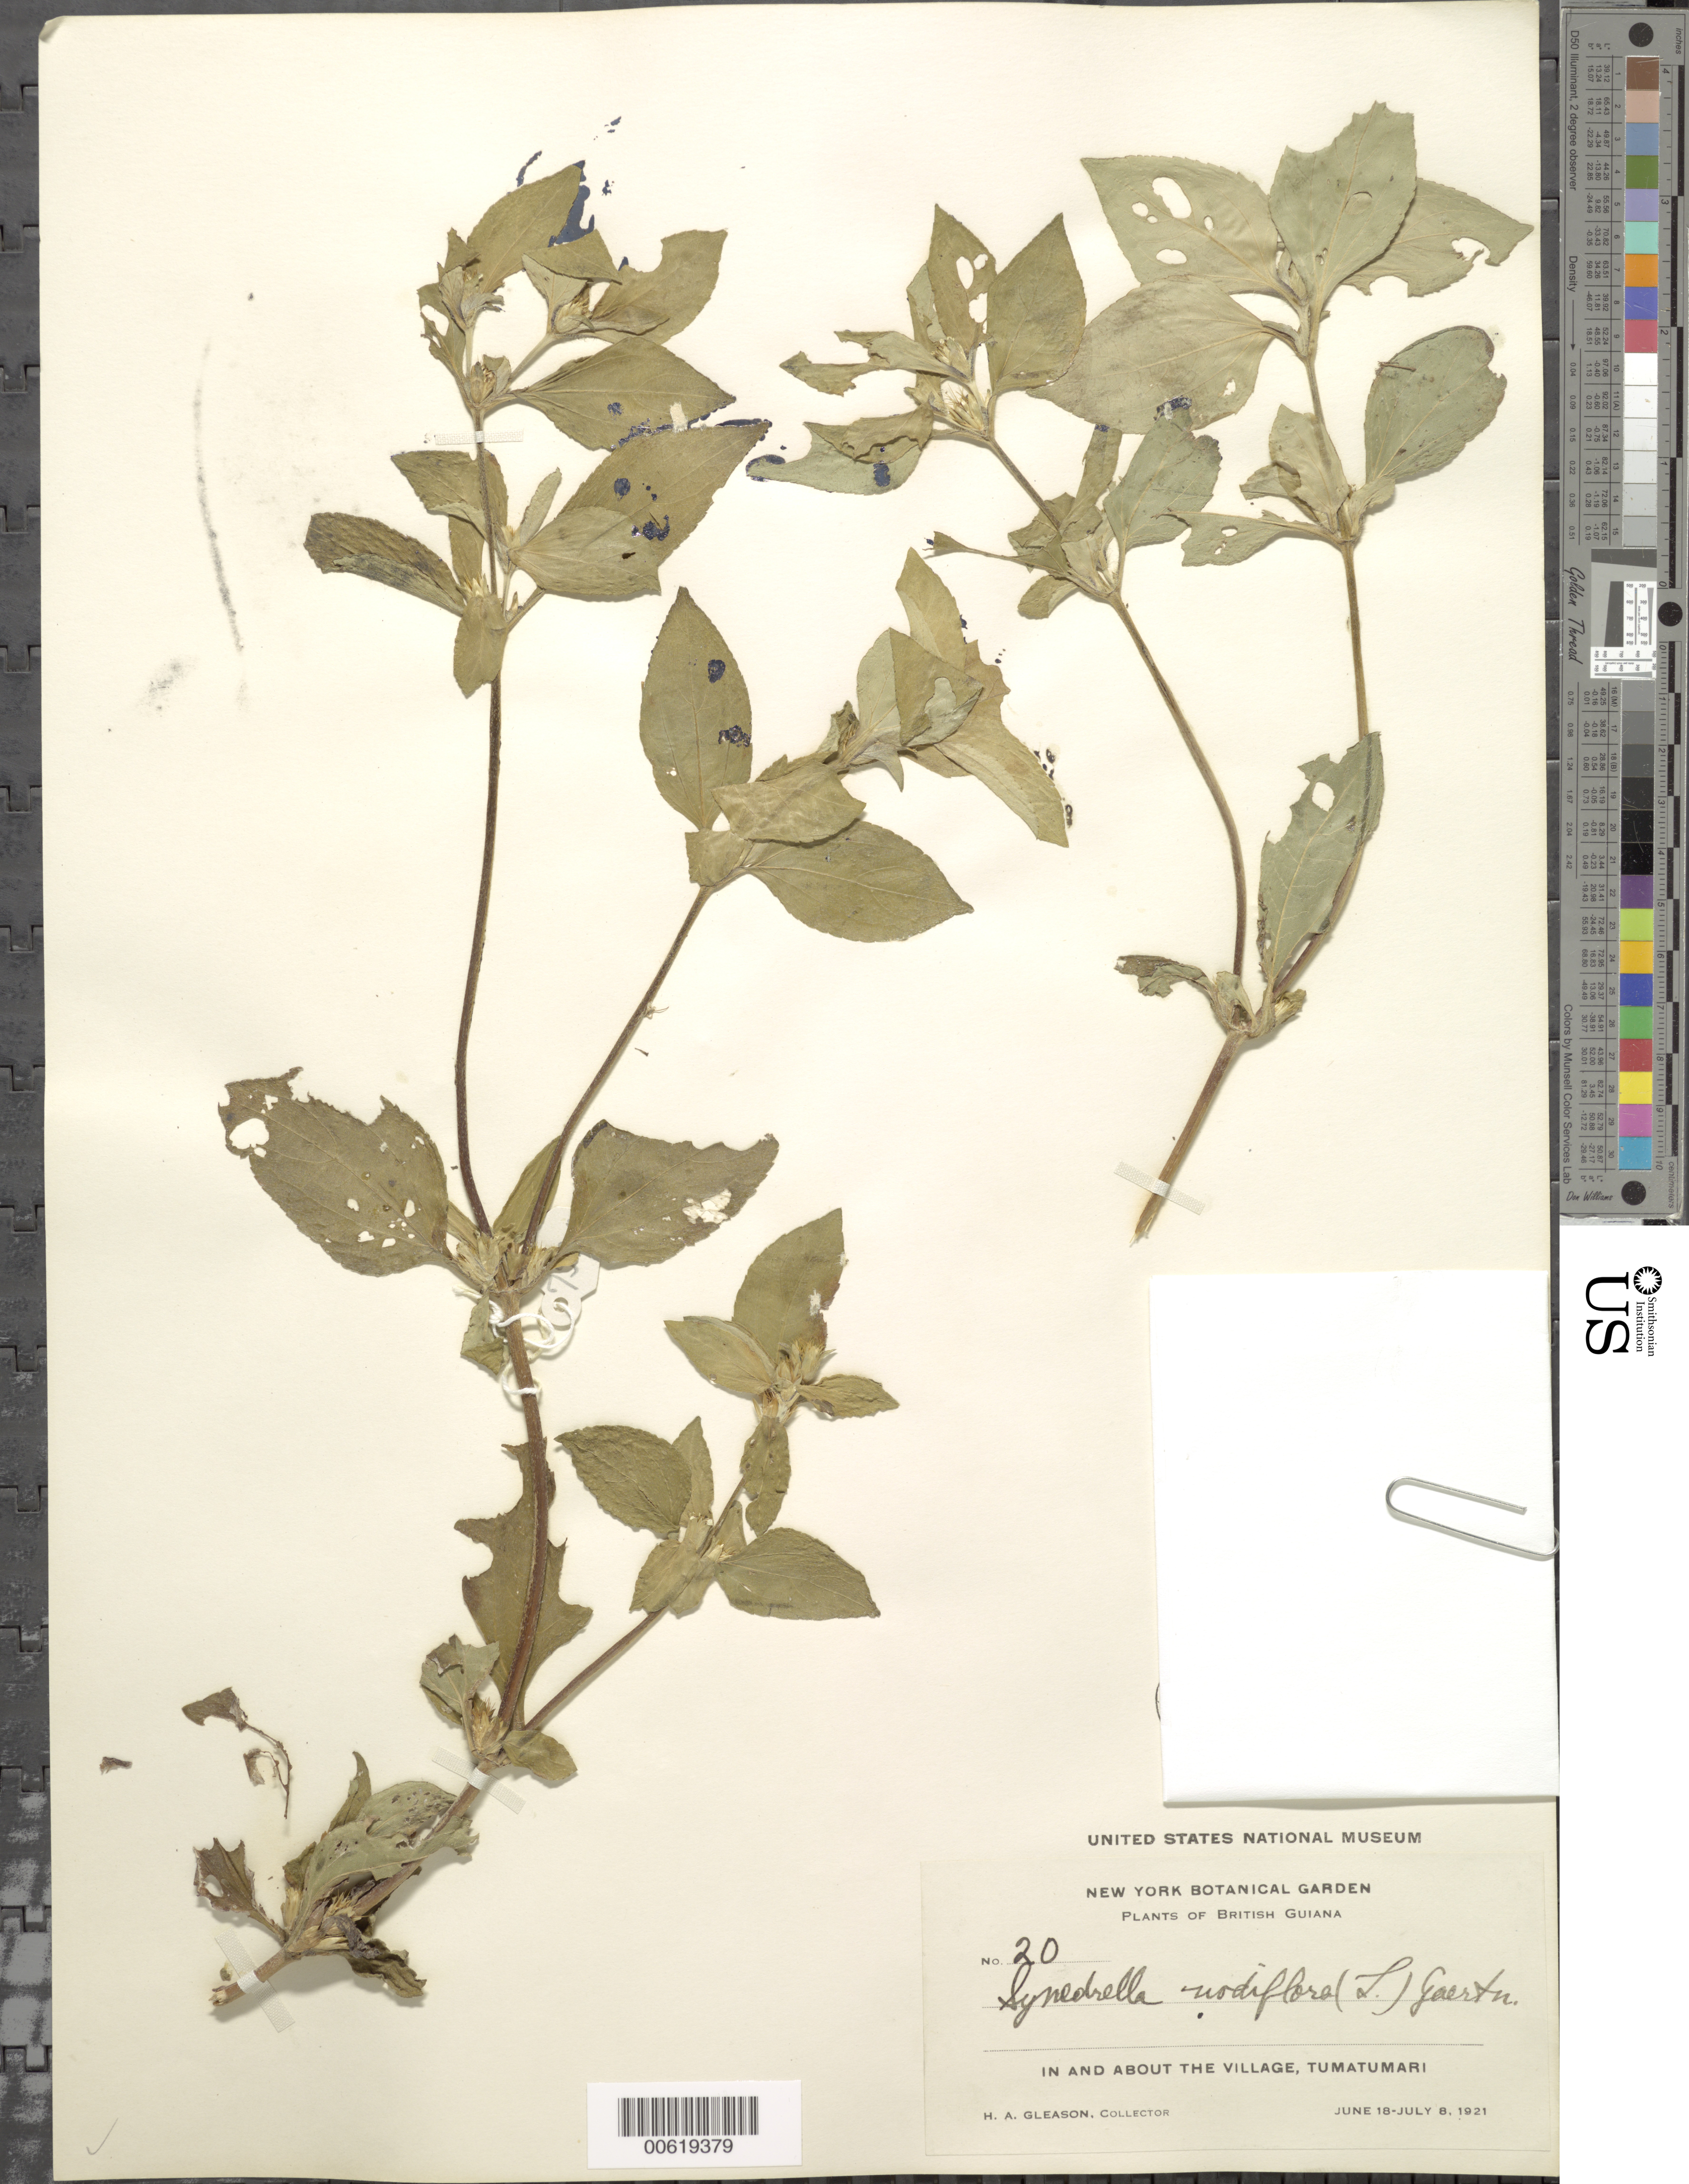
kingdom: Plantae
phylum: Tracheophyta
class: Magnoliopsida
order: Asterales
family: Asteraceae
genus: Synedrella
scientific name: Synedrella nodiflora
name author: (L.) Gaertn.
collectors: H. A. Gleason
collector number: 20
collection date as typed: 18-Jun-21 to 8-Jul-21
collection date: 1921-06-18/1921-07-08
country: Guyana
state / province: Potaro-Siparuni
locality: Tumatumari Village, Potaro R.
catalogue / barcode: US 1069758